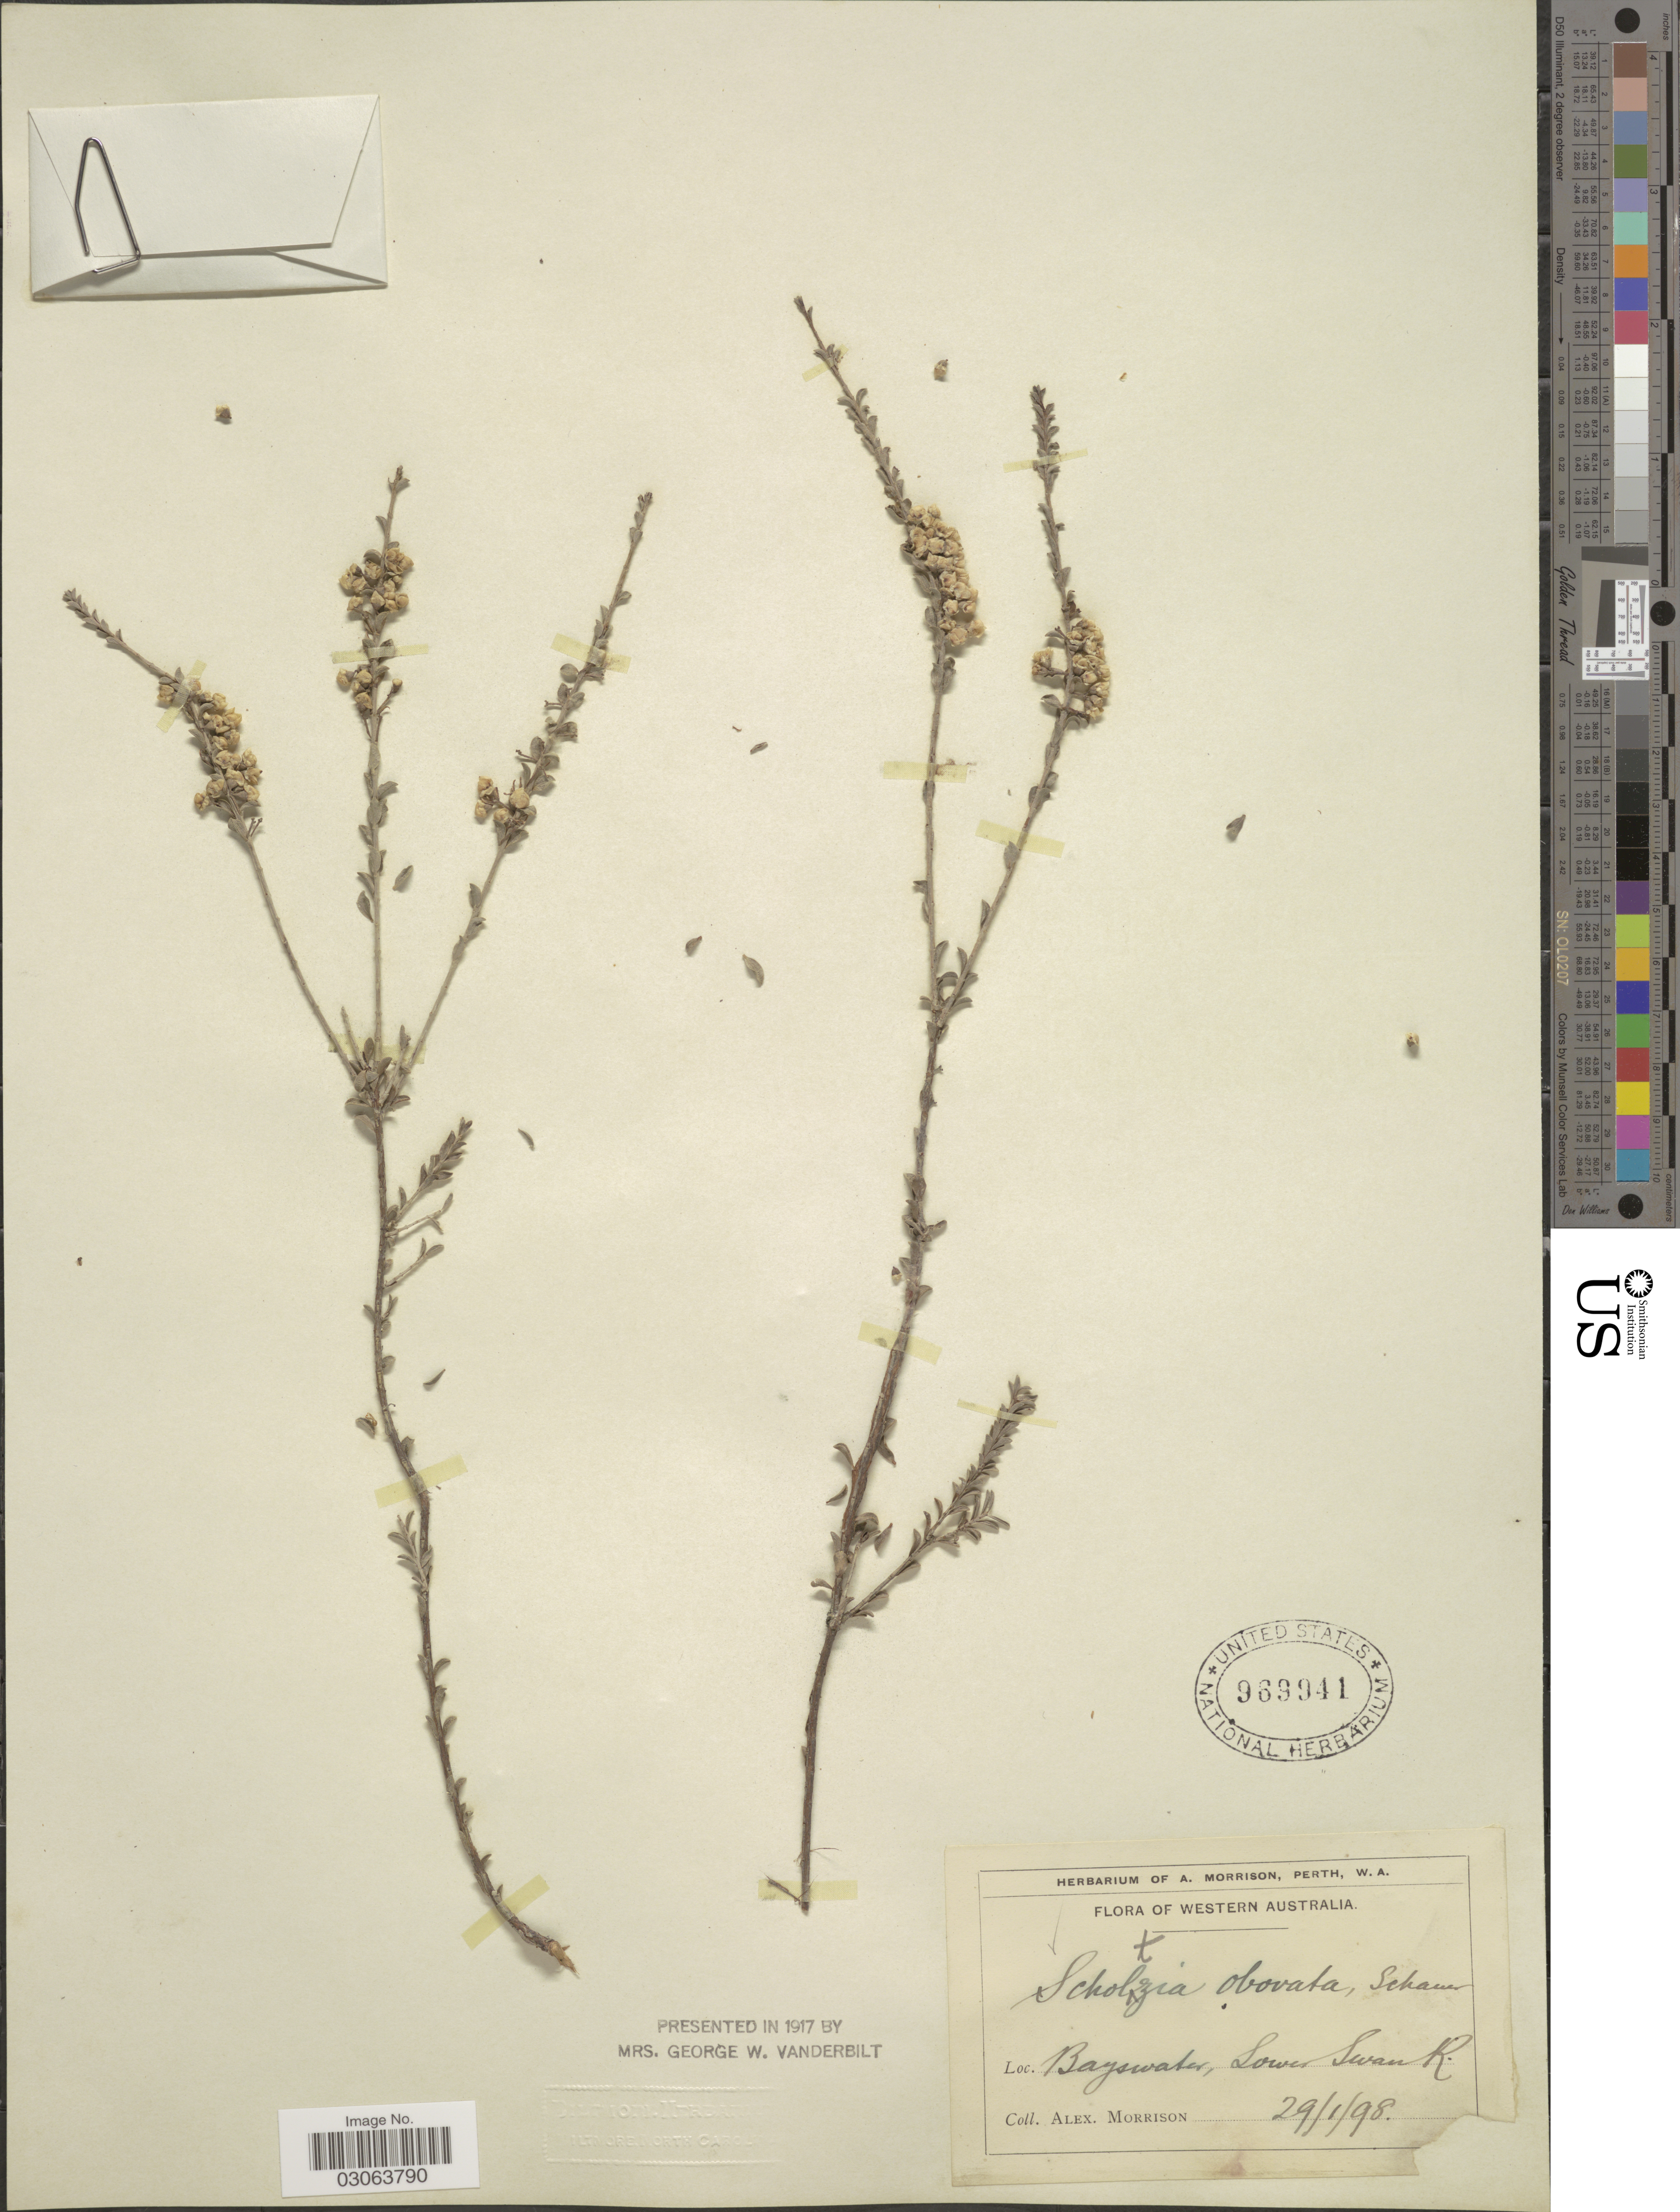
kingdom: Plantae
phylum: Tracheophyta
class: Magnoliopsida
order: Myrtales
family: Myrtaceae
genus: Scholtzia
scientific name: Scholtzia obovata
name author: (DC.) Schauer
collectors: A. Morrison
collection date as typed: Transcribed d/m/y: 29/1/98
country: Australia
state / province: Western Australia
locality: Bayswater, Lower Swan R.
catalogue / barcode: US 969941